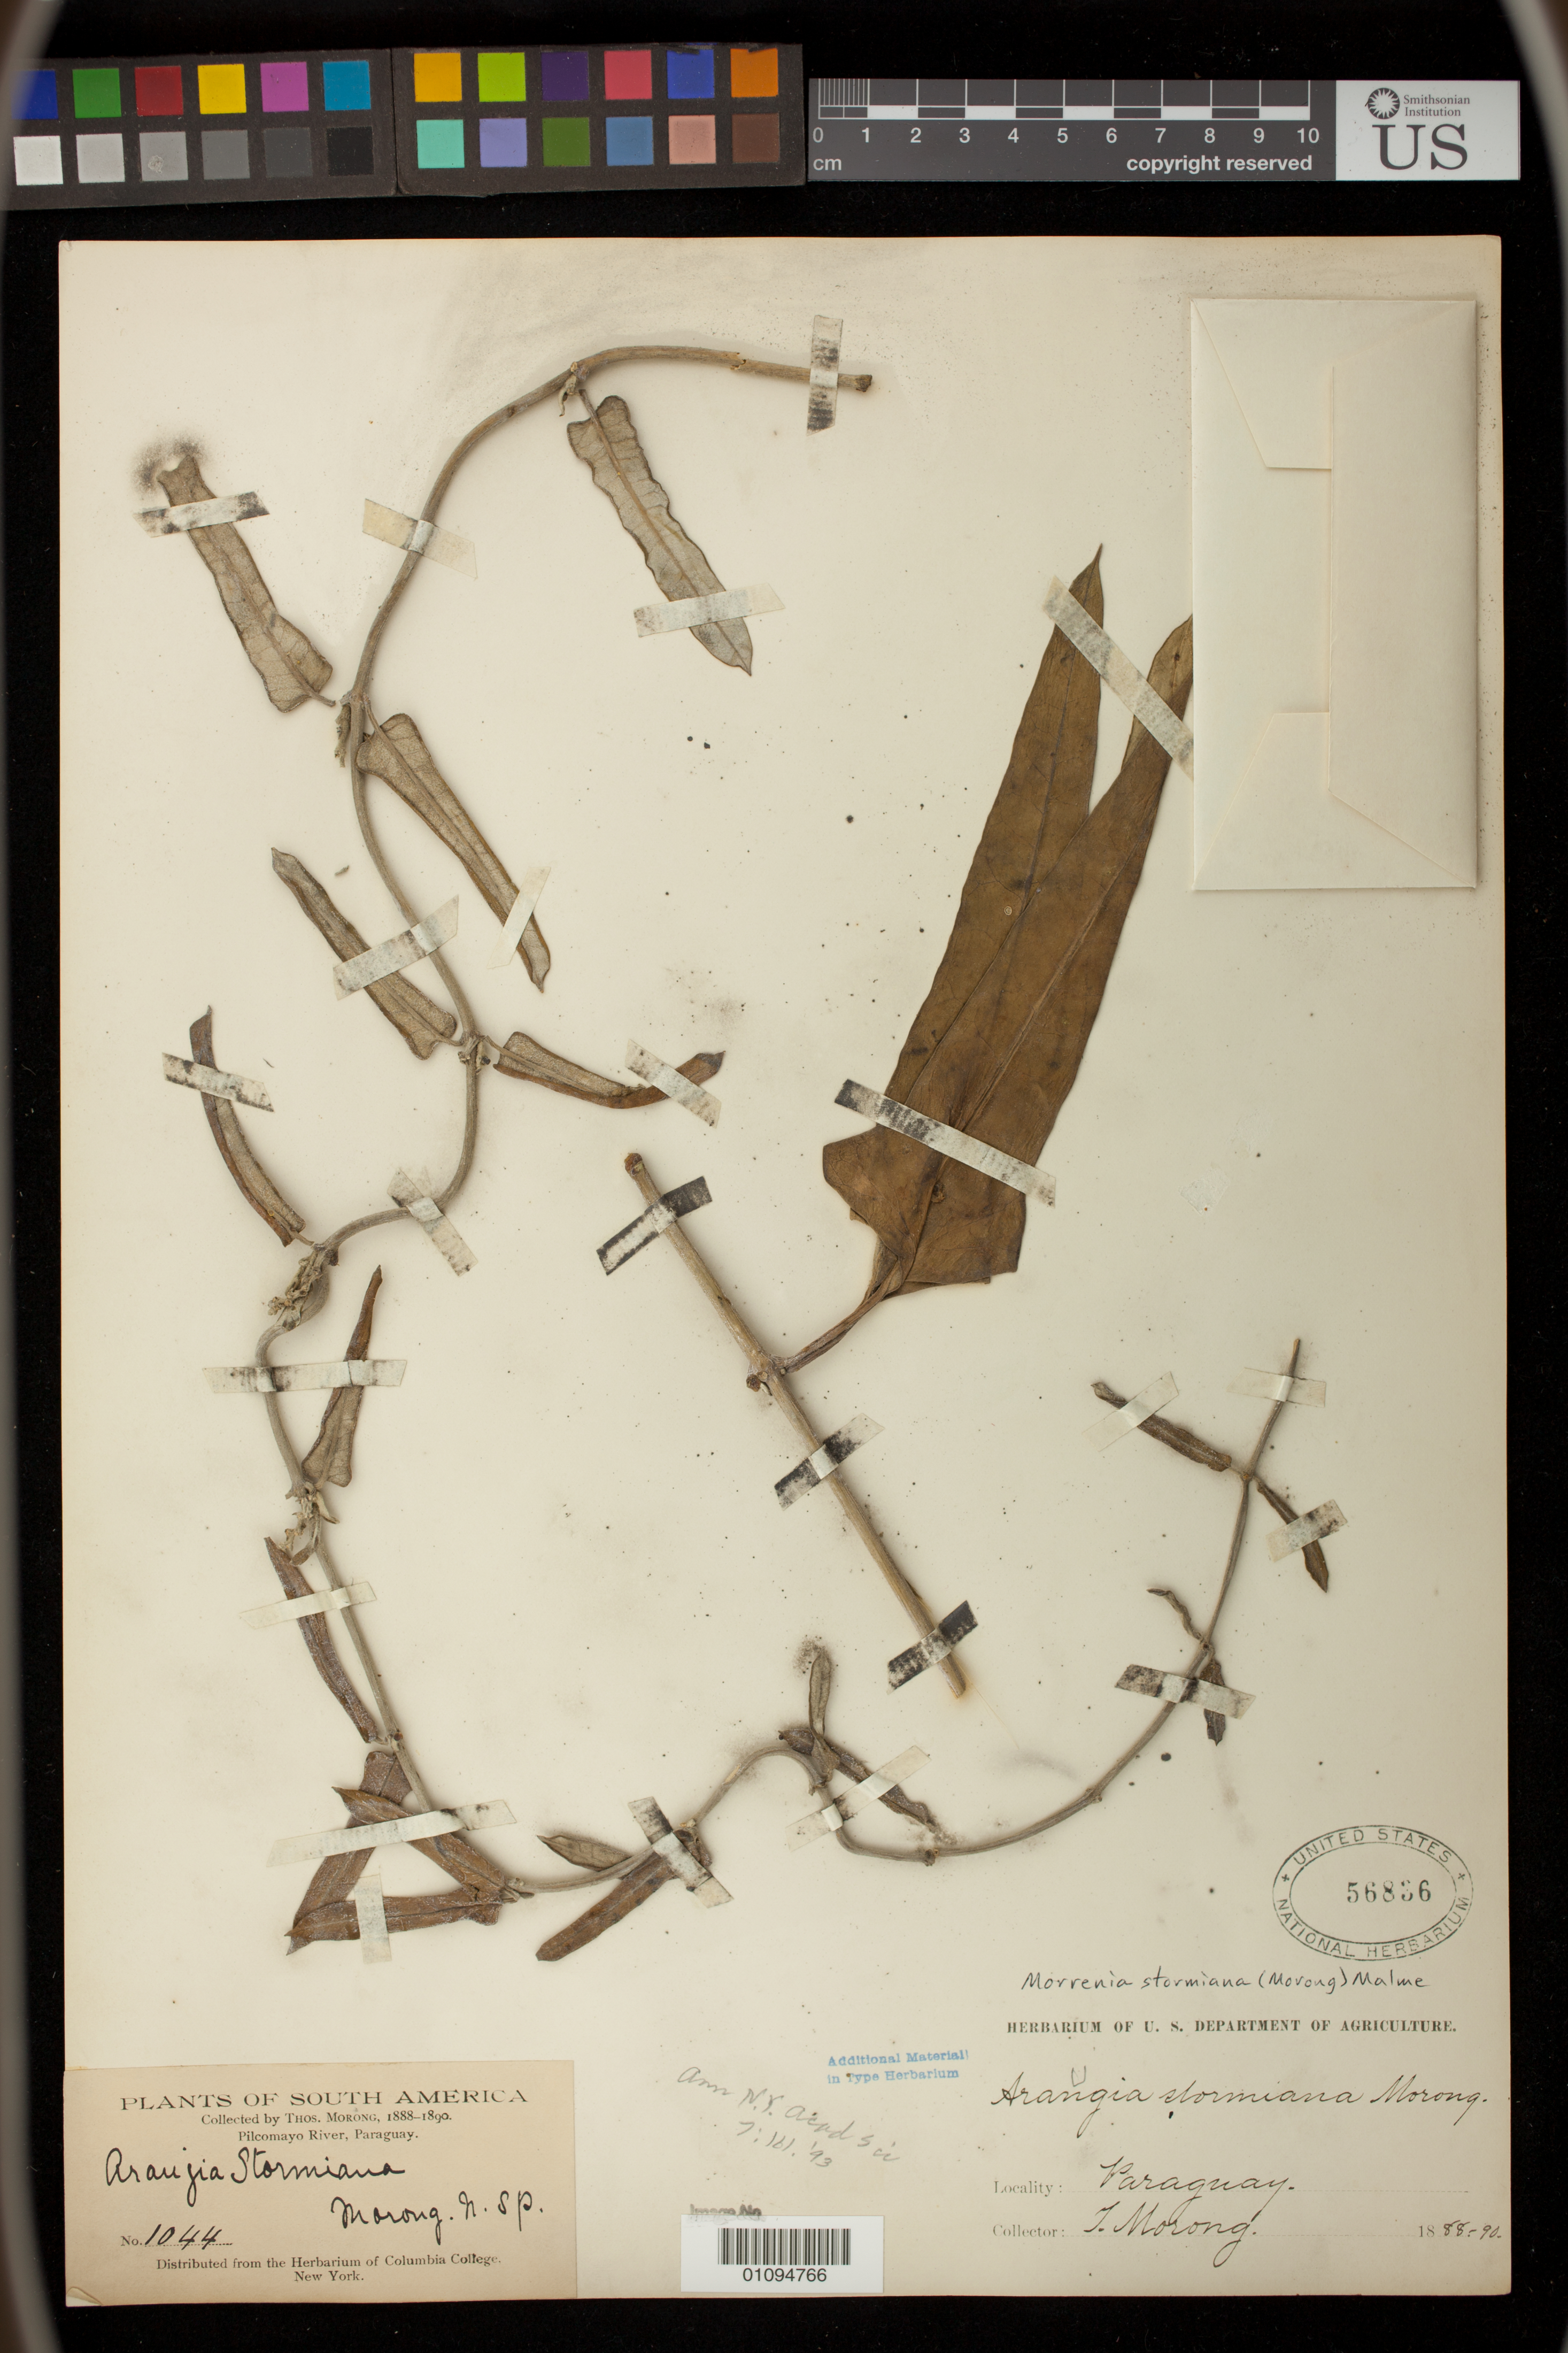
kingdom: Plantae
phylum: Tracheophyta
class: Magnoliopsida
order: Gentianales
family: Apocynaceae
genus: Araujia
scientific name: Araujia stormiana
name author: Morong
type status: Isotype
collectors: T. Morong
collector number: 1044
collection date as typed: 1888 to -- --- 1890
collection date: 1888/1890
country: Paraguay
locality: Pilcomayo River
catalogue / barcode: US 56836